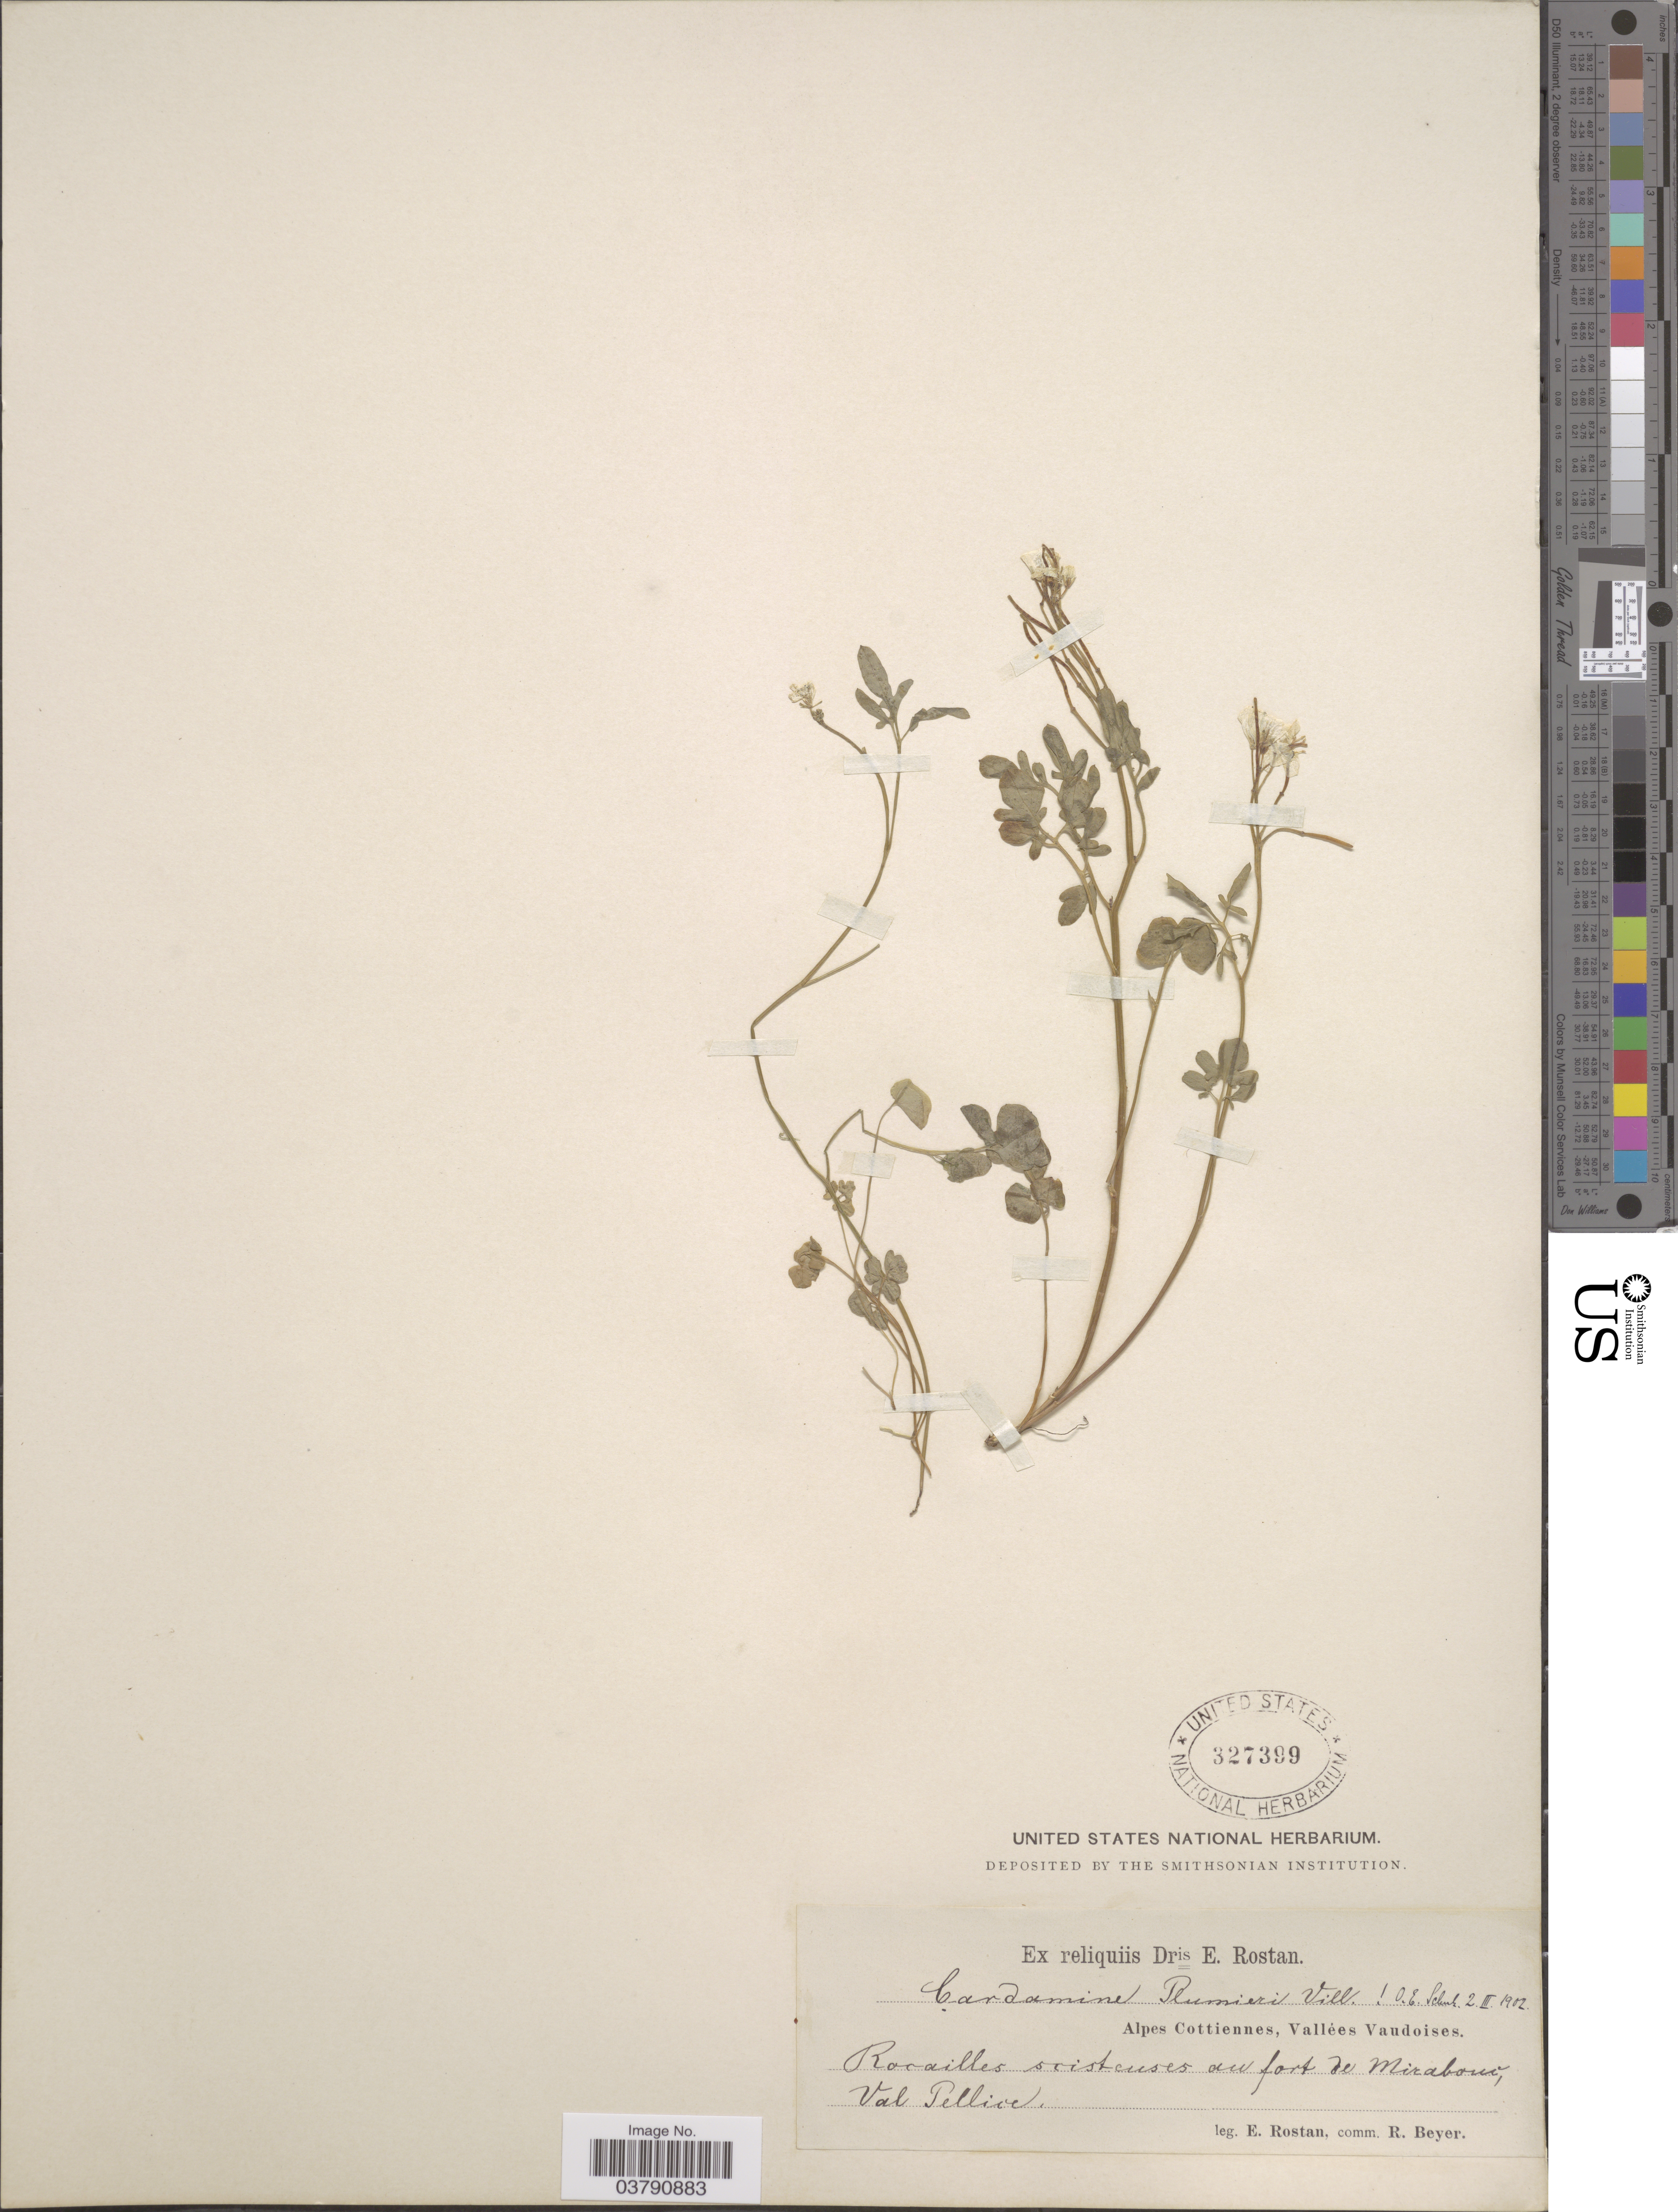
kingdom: Plantae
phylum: Tracheophyta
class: Magnoliopsida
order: Brassicales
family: Brassicaceae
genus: Cardamine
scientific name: Cardamine plumieri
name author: Vill.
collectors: E. Rostan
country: Italy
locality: Alpes Cottiennes, Vallées Vaudoises. Rorailles sristcuses au fort de Mirabouí, Val Pellive.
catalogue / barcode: US 327399